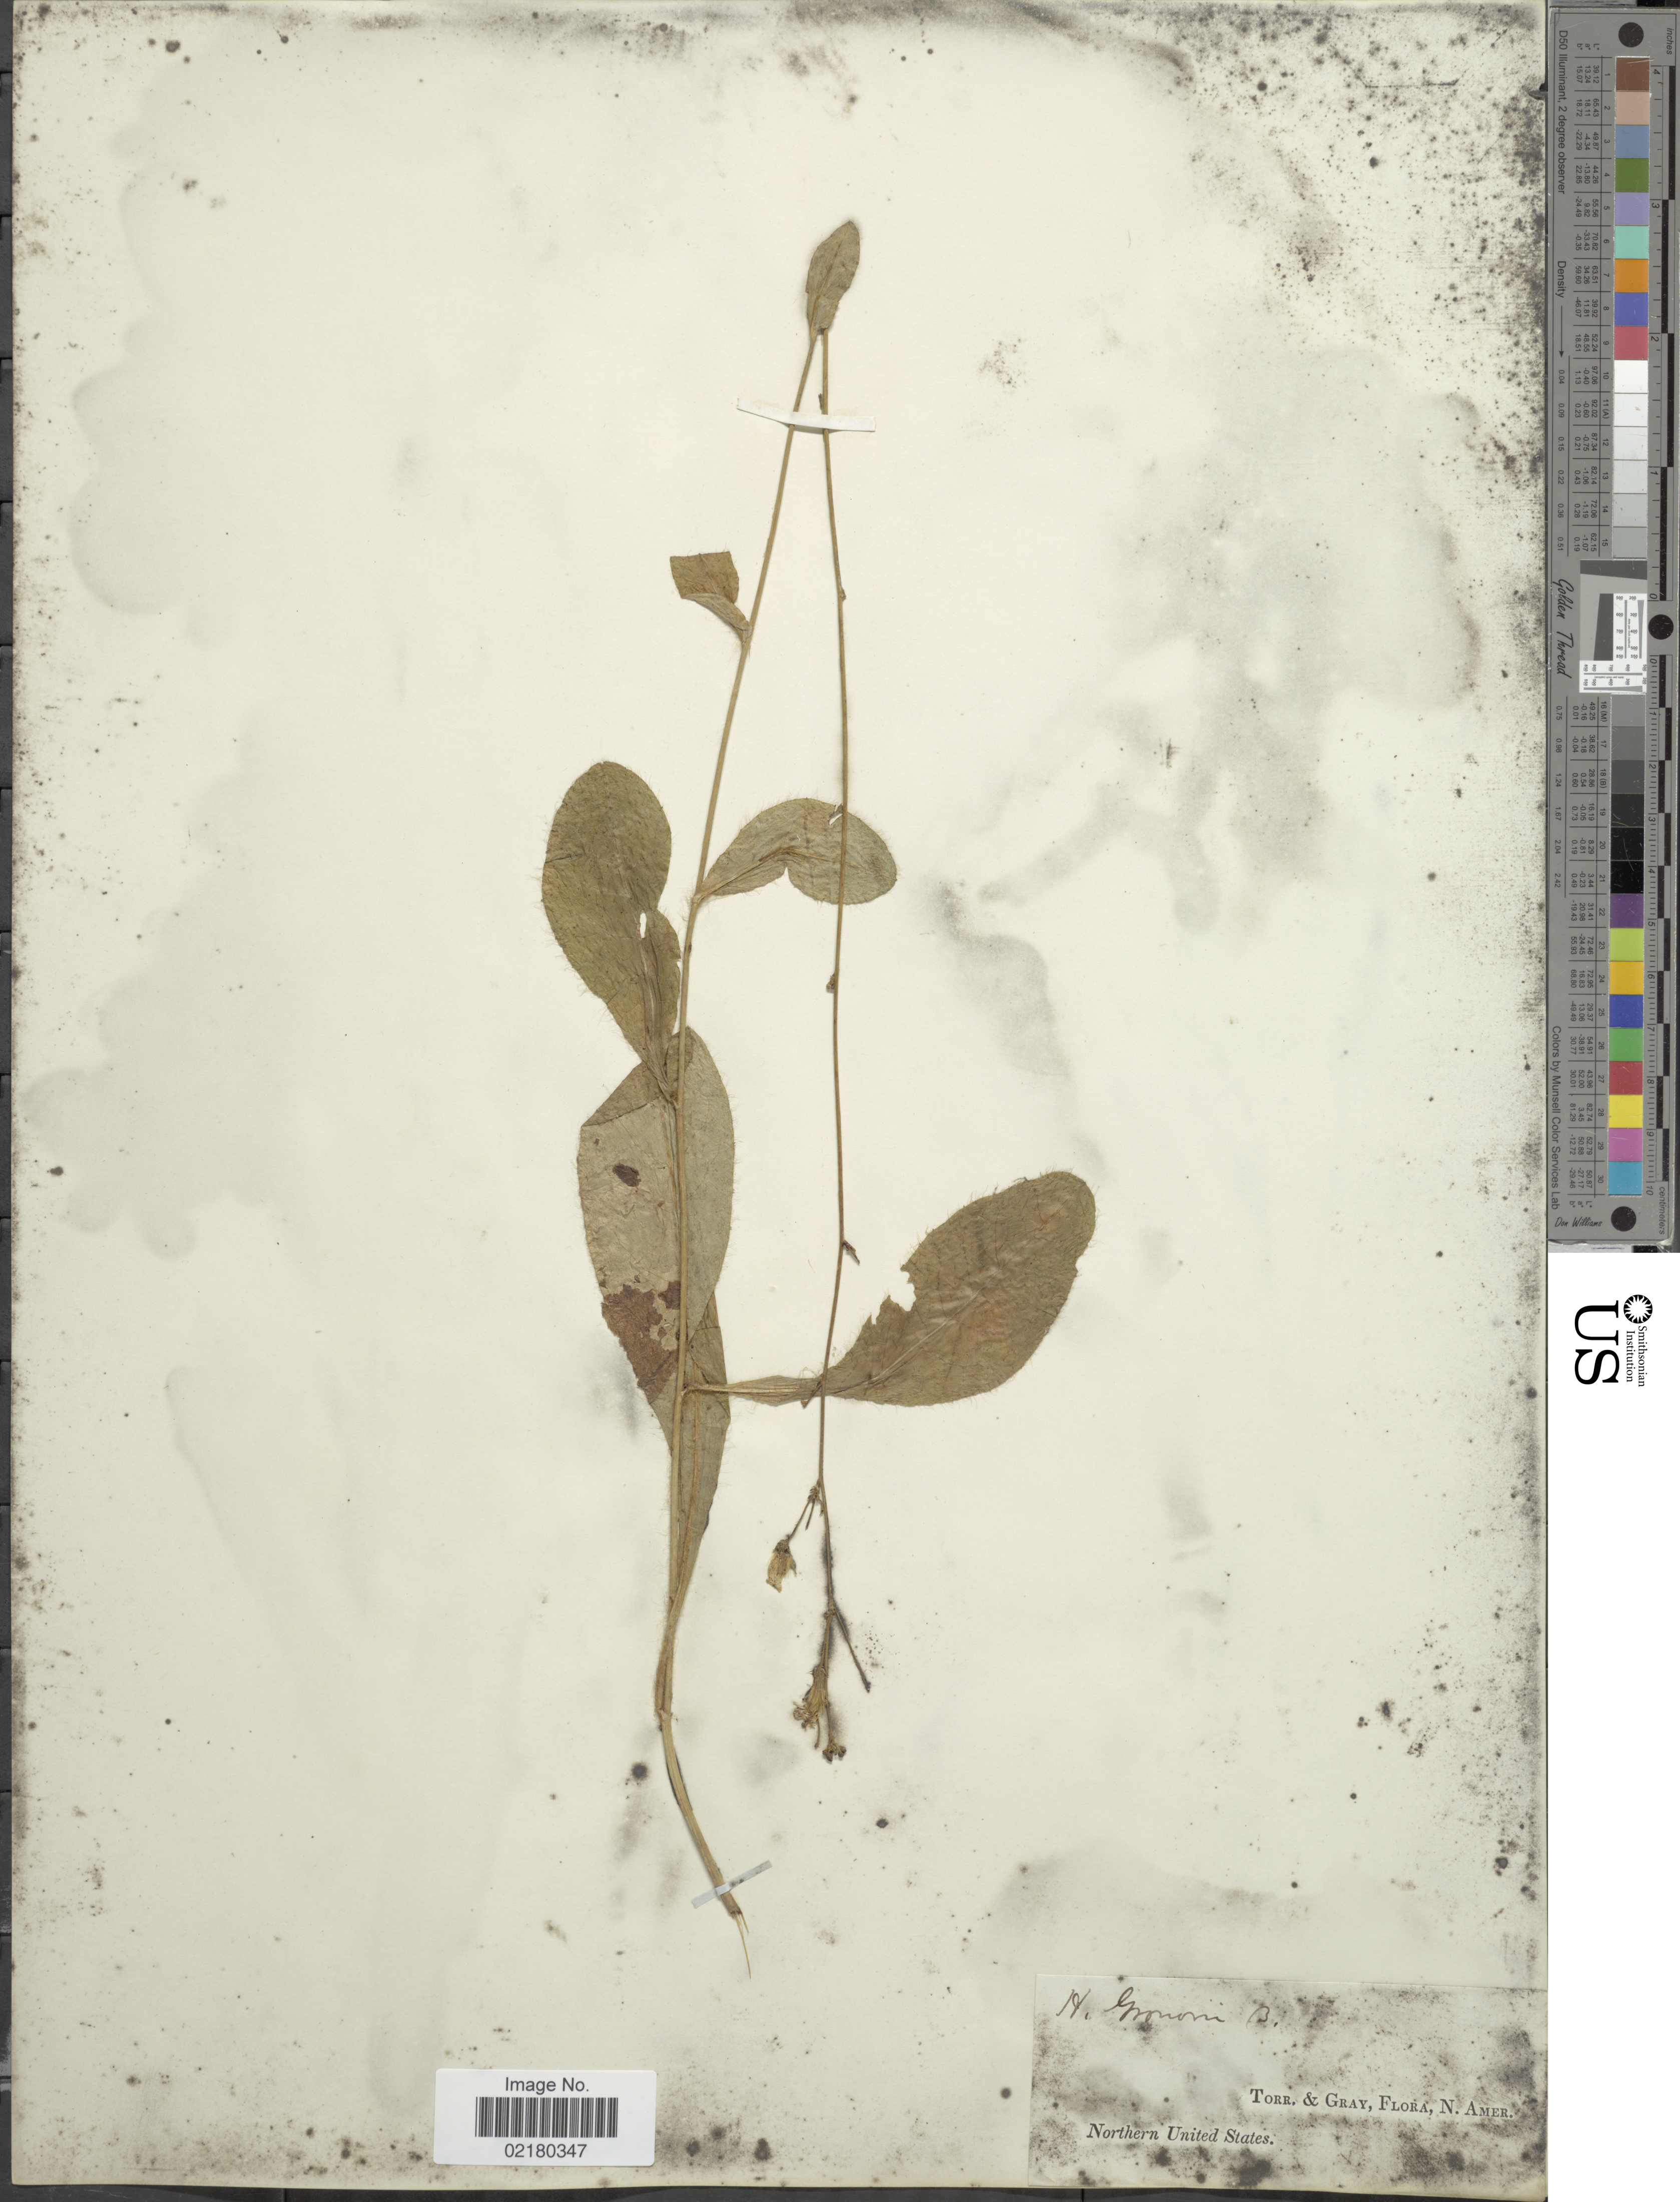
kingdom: Plantae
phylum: Tracheophyta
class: Magnoliopsida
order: Asterales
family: Asteraceae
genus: Hieracium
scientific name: Hieracium gronovii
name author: L.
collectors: J. Torrey & -- Gray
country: United States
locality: N. Amer. Northern United States